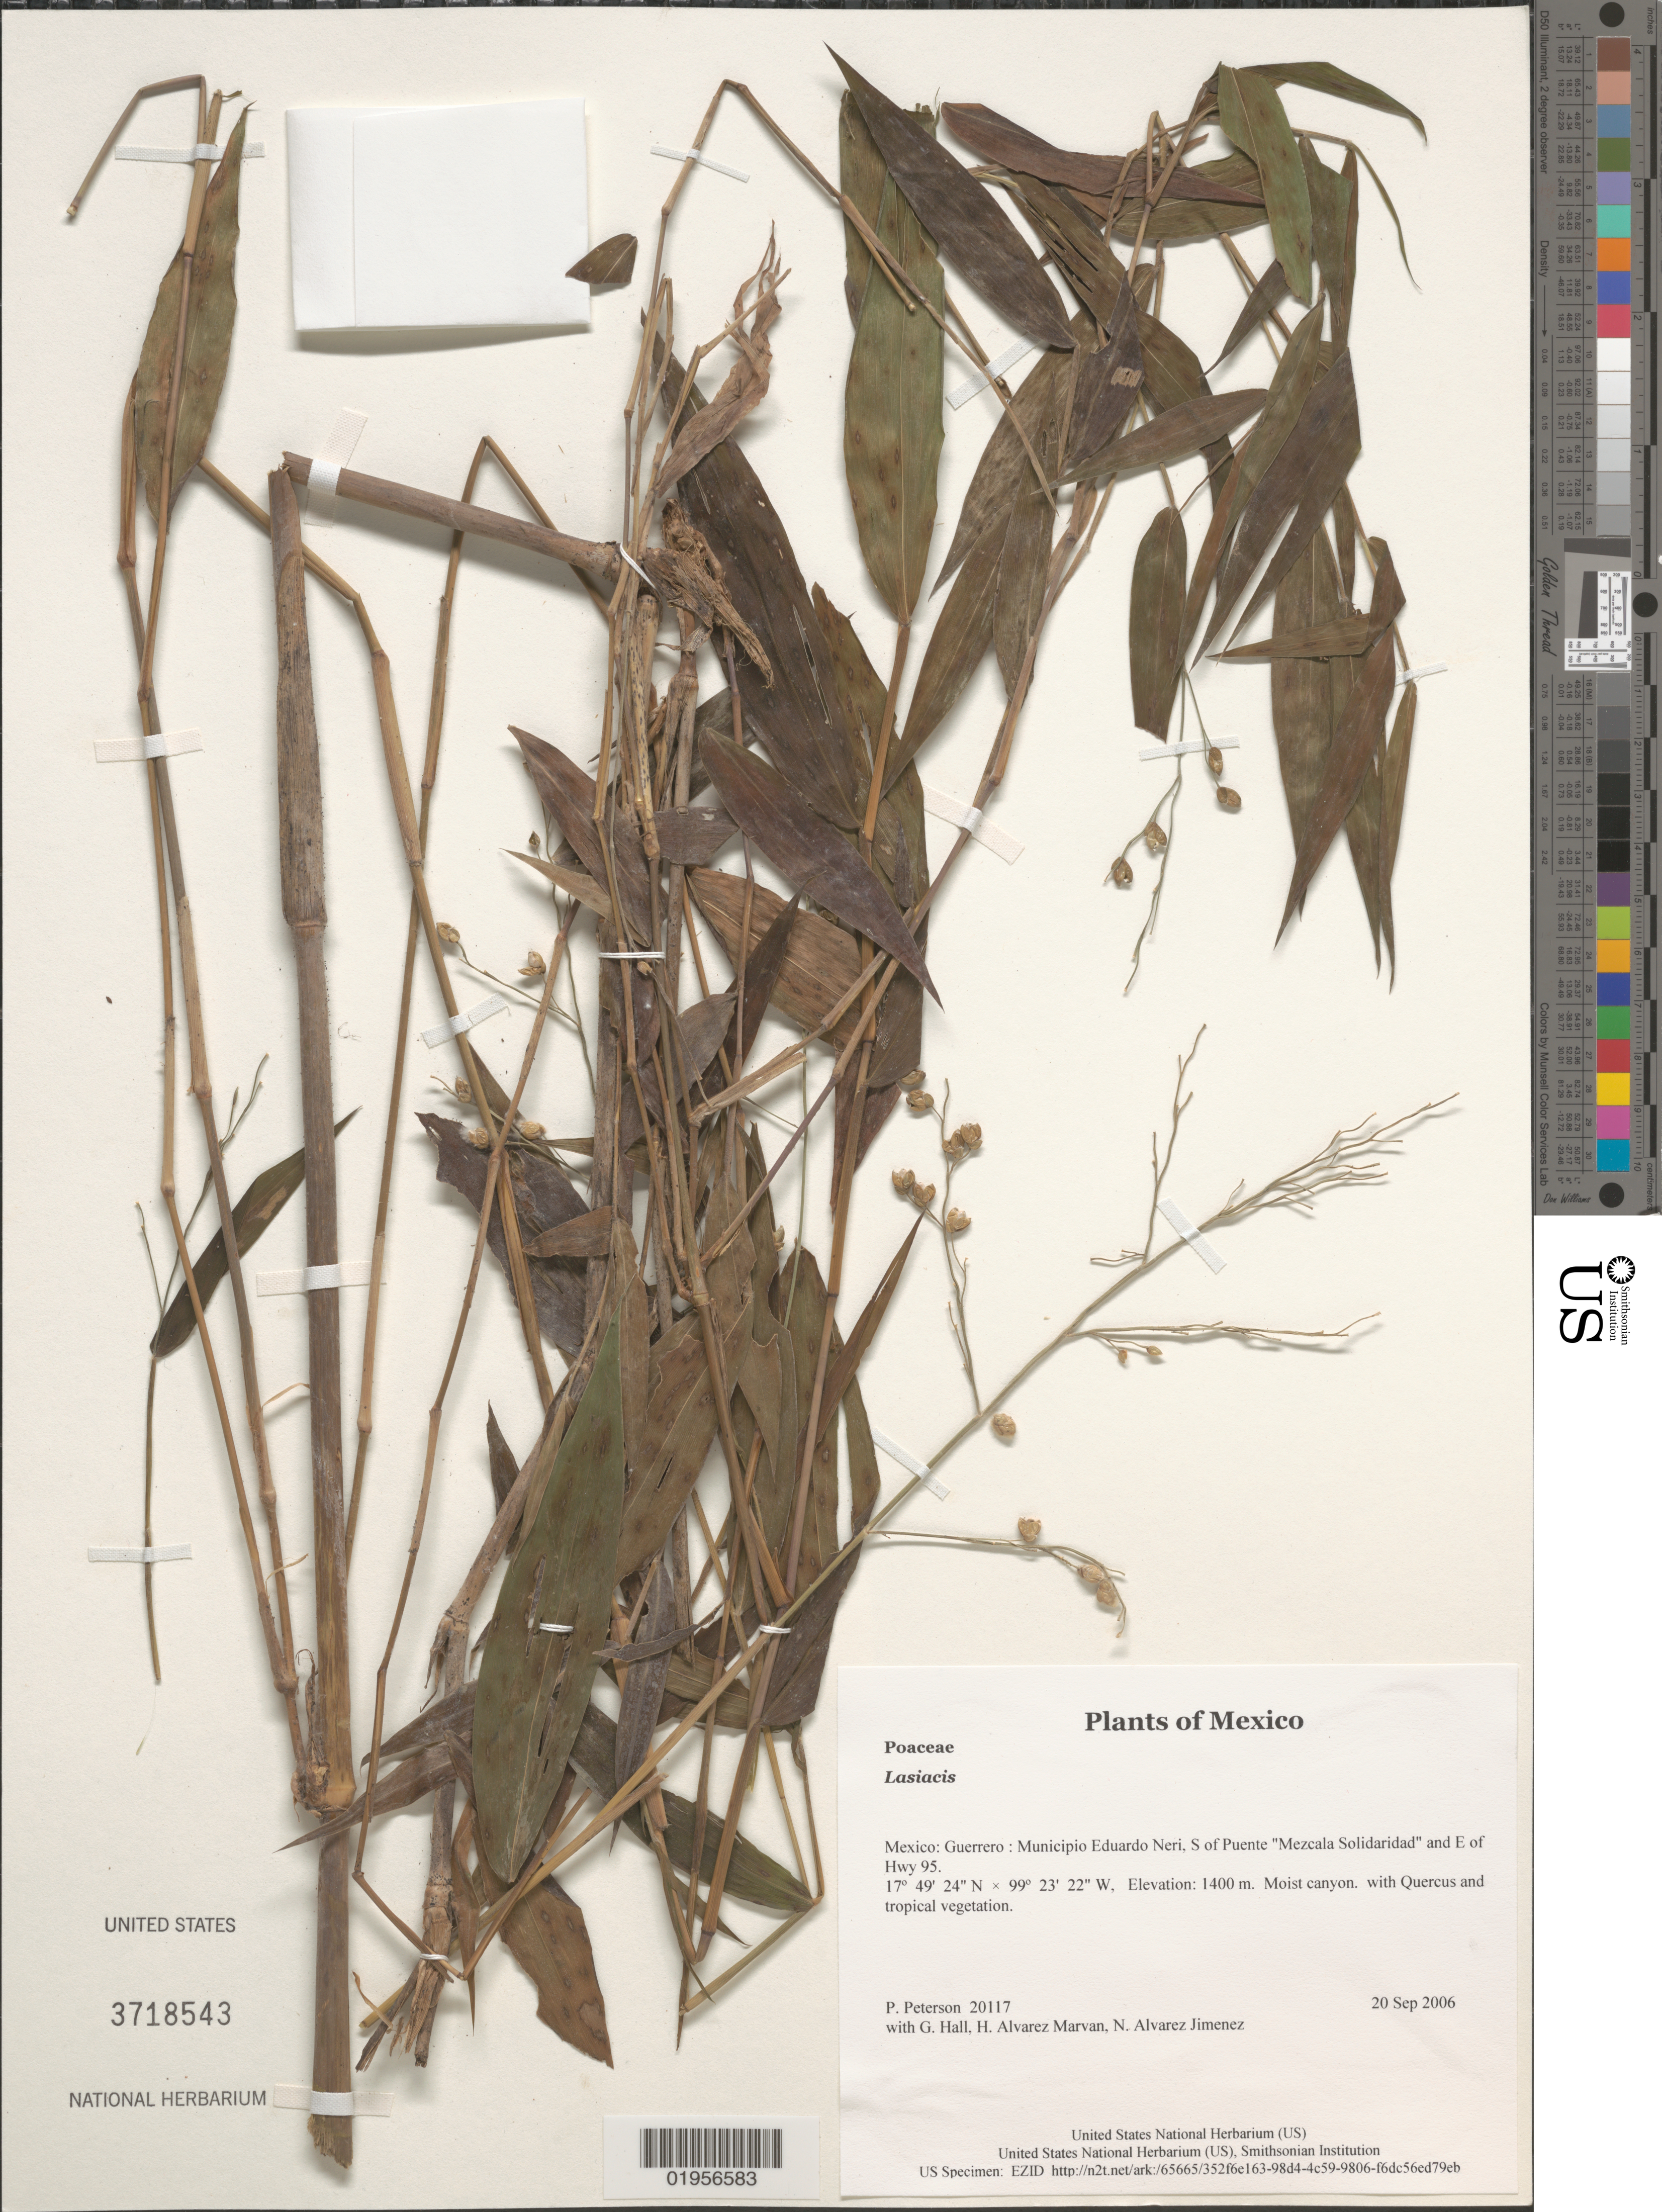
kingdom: Plantae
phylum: Tracheophyta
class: Liliopsida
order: Poales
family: Poaceae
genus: Lasiacis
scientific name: Lasiacis sp.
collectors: P. M. Peterson, G. Hall, H. Alvarez Marvan & N. Alvarez Jimenez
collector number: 20117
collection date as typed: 20 Sep 2006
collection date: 2006-09-20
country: Mexico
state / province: Guerrero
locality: Municipio Eduardo Neri, S of Puente "Mezcala Solidaridad" and E of Hwy 95.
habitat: Moist canyon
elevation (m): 1400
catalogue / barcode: US 3718543